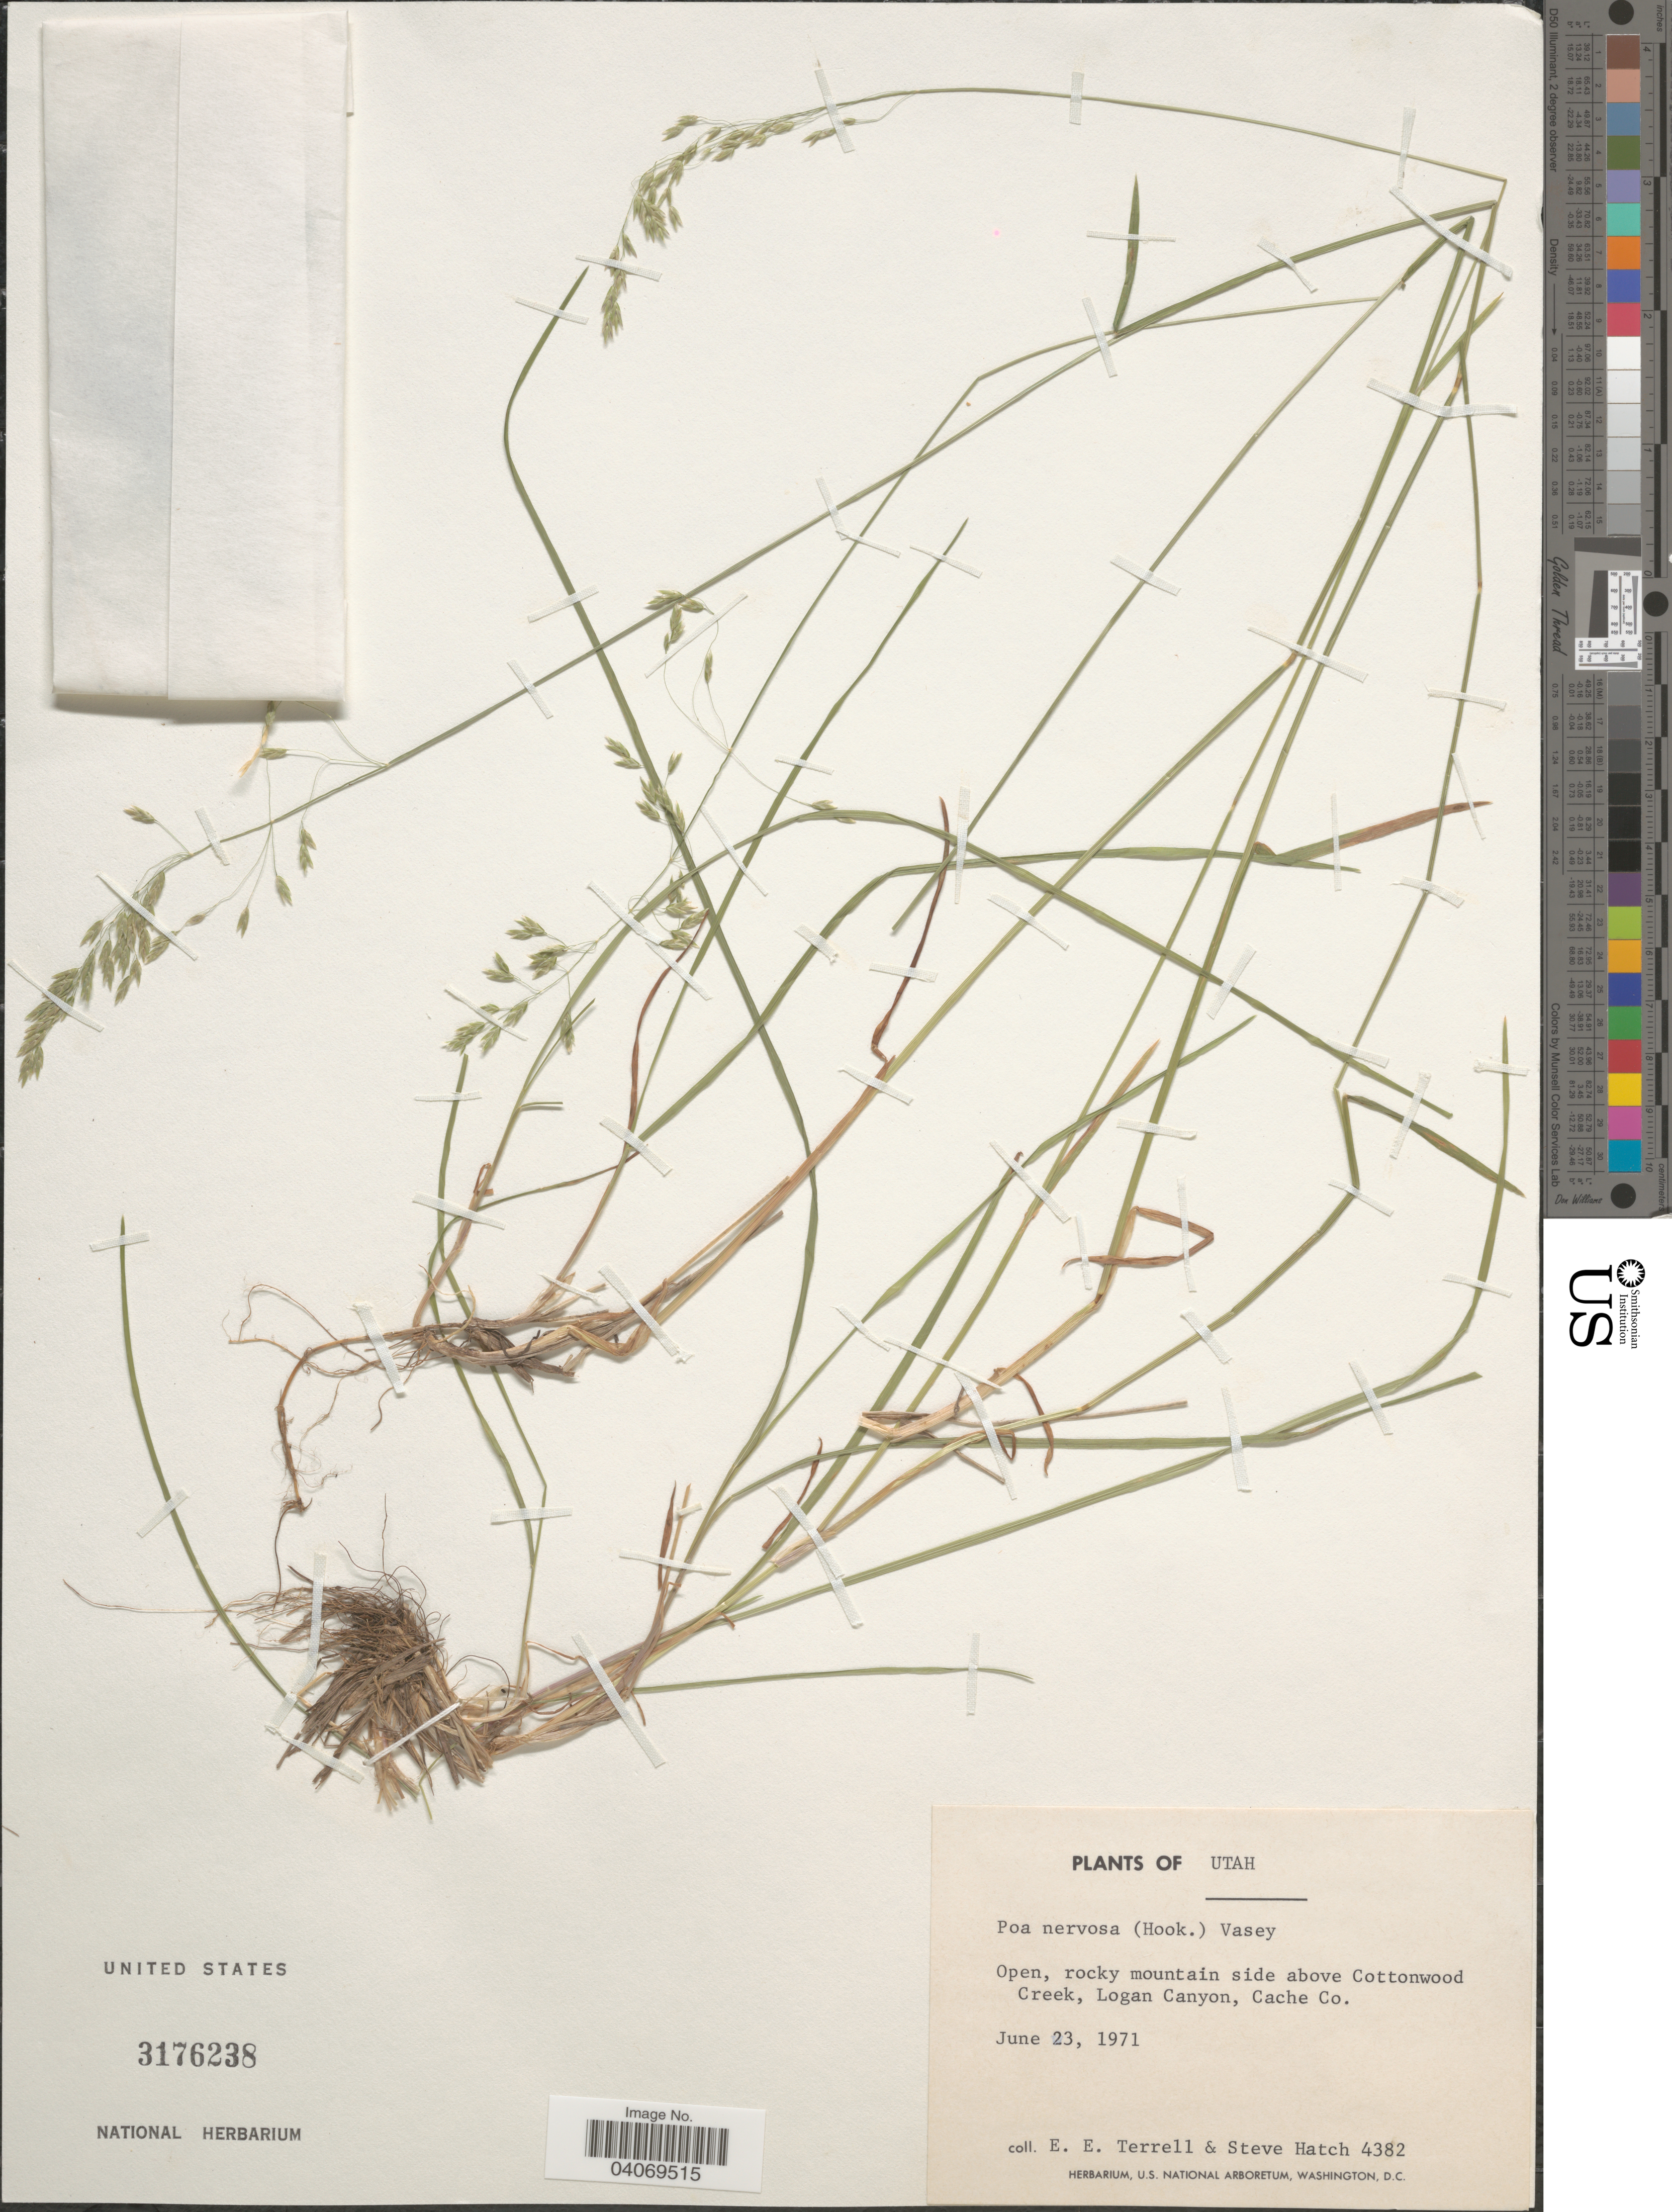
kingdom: Plantae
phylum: Tracheophyta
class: Liliopsida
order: Poales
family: Poaceae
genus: Poa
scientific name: Poa wheeleri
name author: Vasey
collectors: E. E. Terrell & S. Hatch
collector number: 4382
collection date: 1971-06-23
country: United States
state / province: Utah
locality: Open, rocky mountain side above Cottonwood Creek, Logan Canyon, Cache Co.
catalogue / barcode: US 3176238